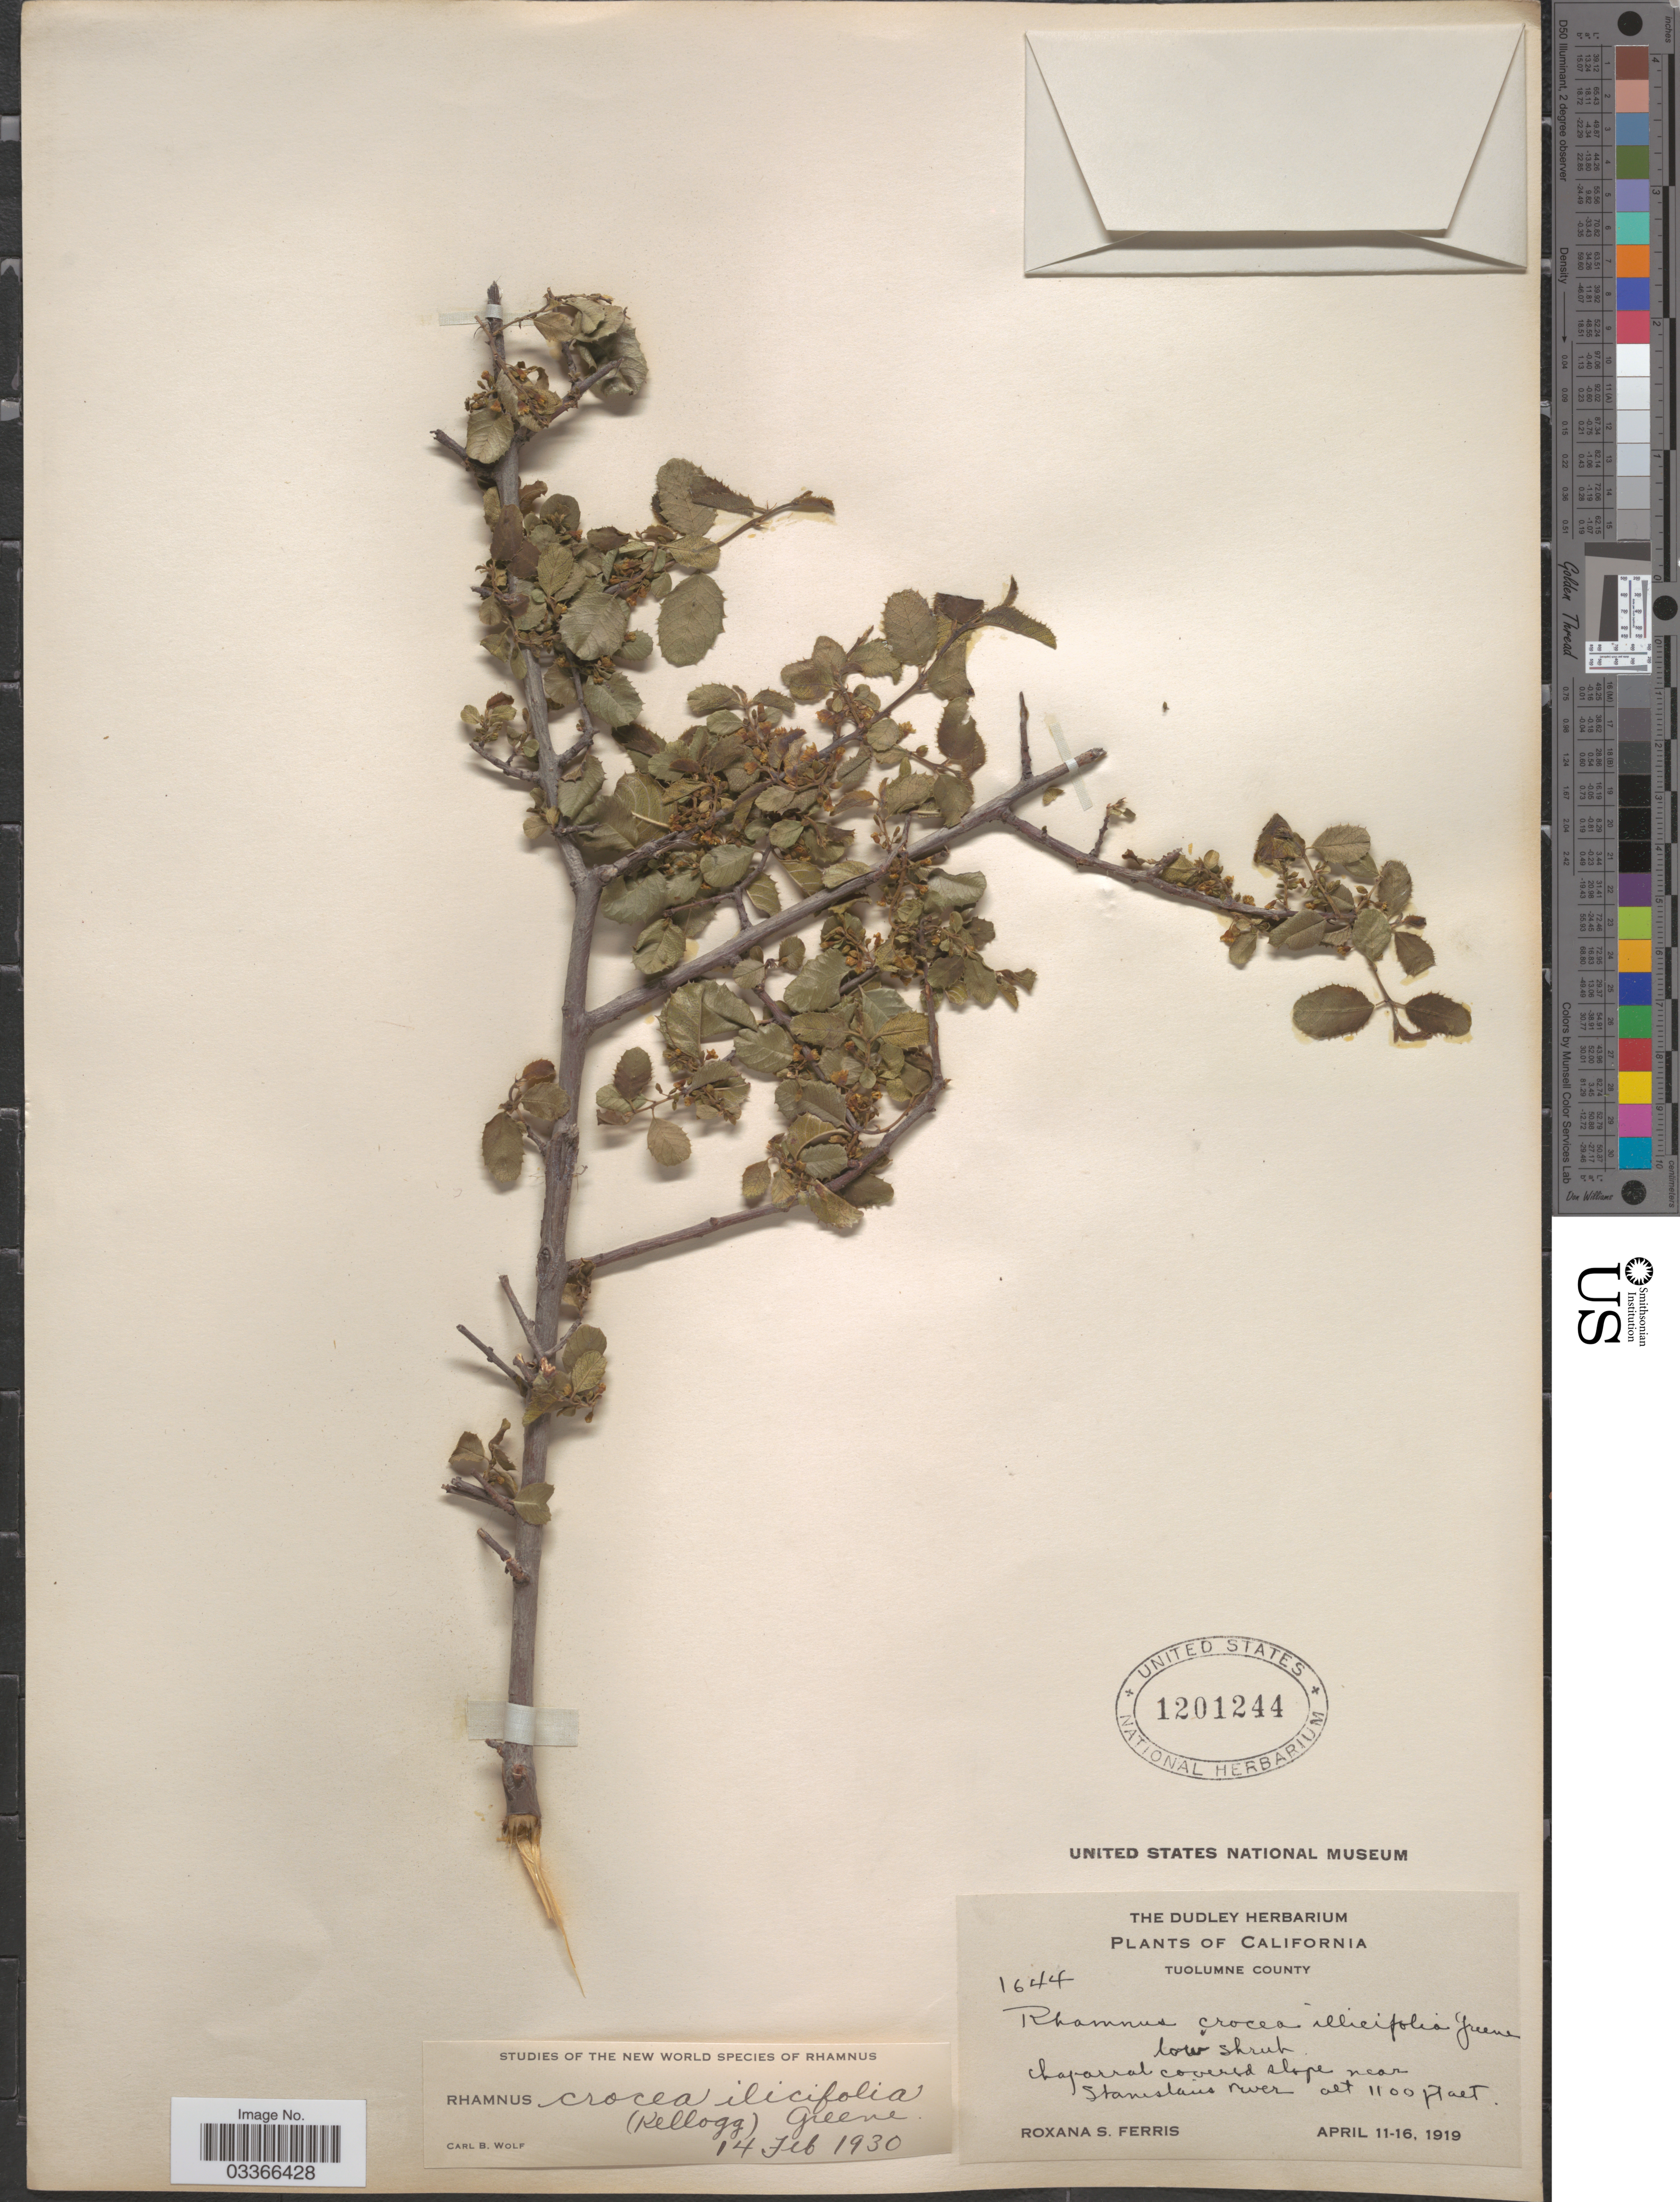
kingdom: Plantae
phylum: Tracheophyta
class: Magnoliopsida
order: Rosales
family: Rhamnaceae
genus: Rhamnus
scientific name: Rhamnus crocea var. ilicifolia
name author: (Kellogg) Greene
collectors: R. S. Ferris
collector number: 1644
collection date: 1919-04-11/1919-04-16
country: United States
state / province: California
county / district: Tuolumne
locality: Tuolumne County. Near Stanislaus river.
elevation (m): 335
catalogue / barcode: US 1201244